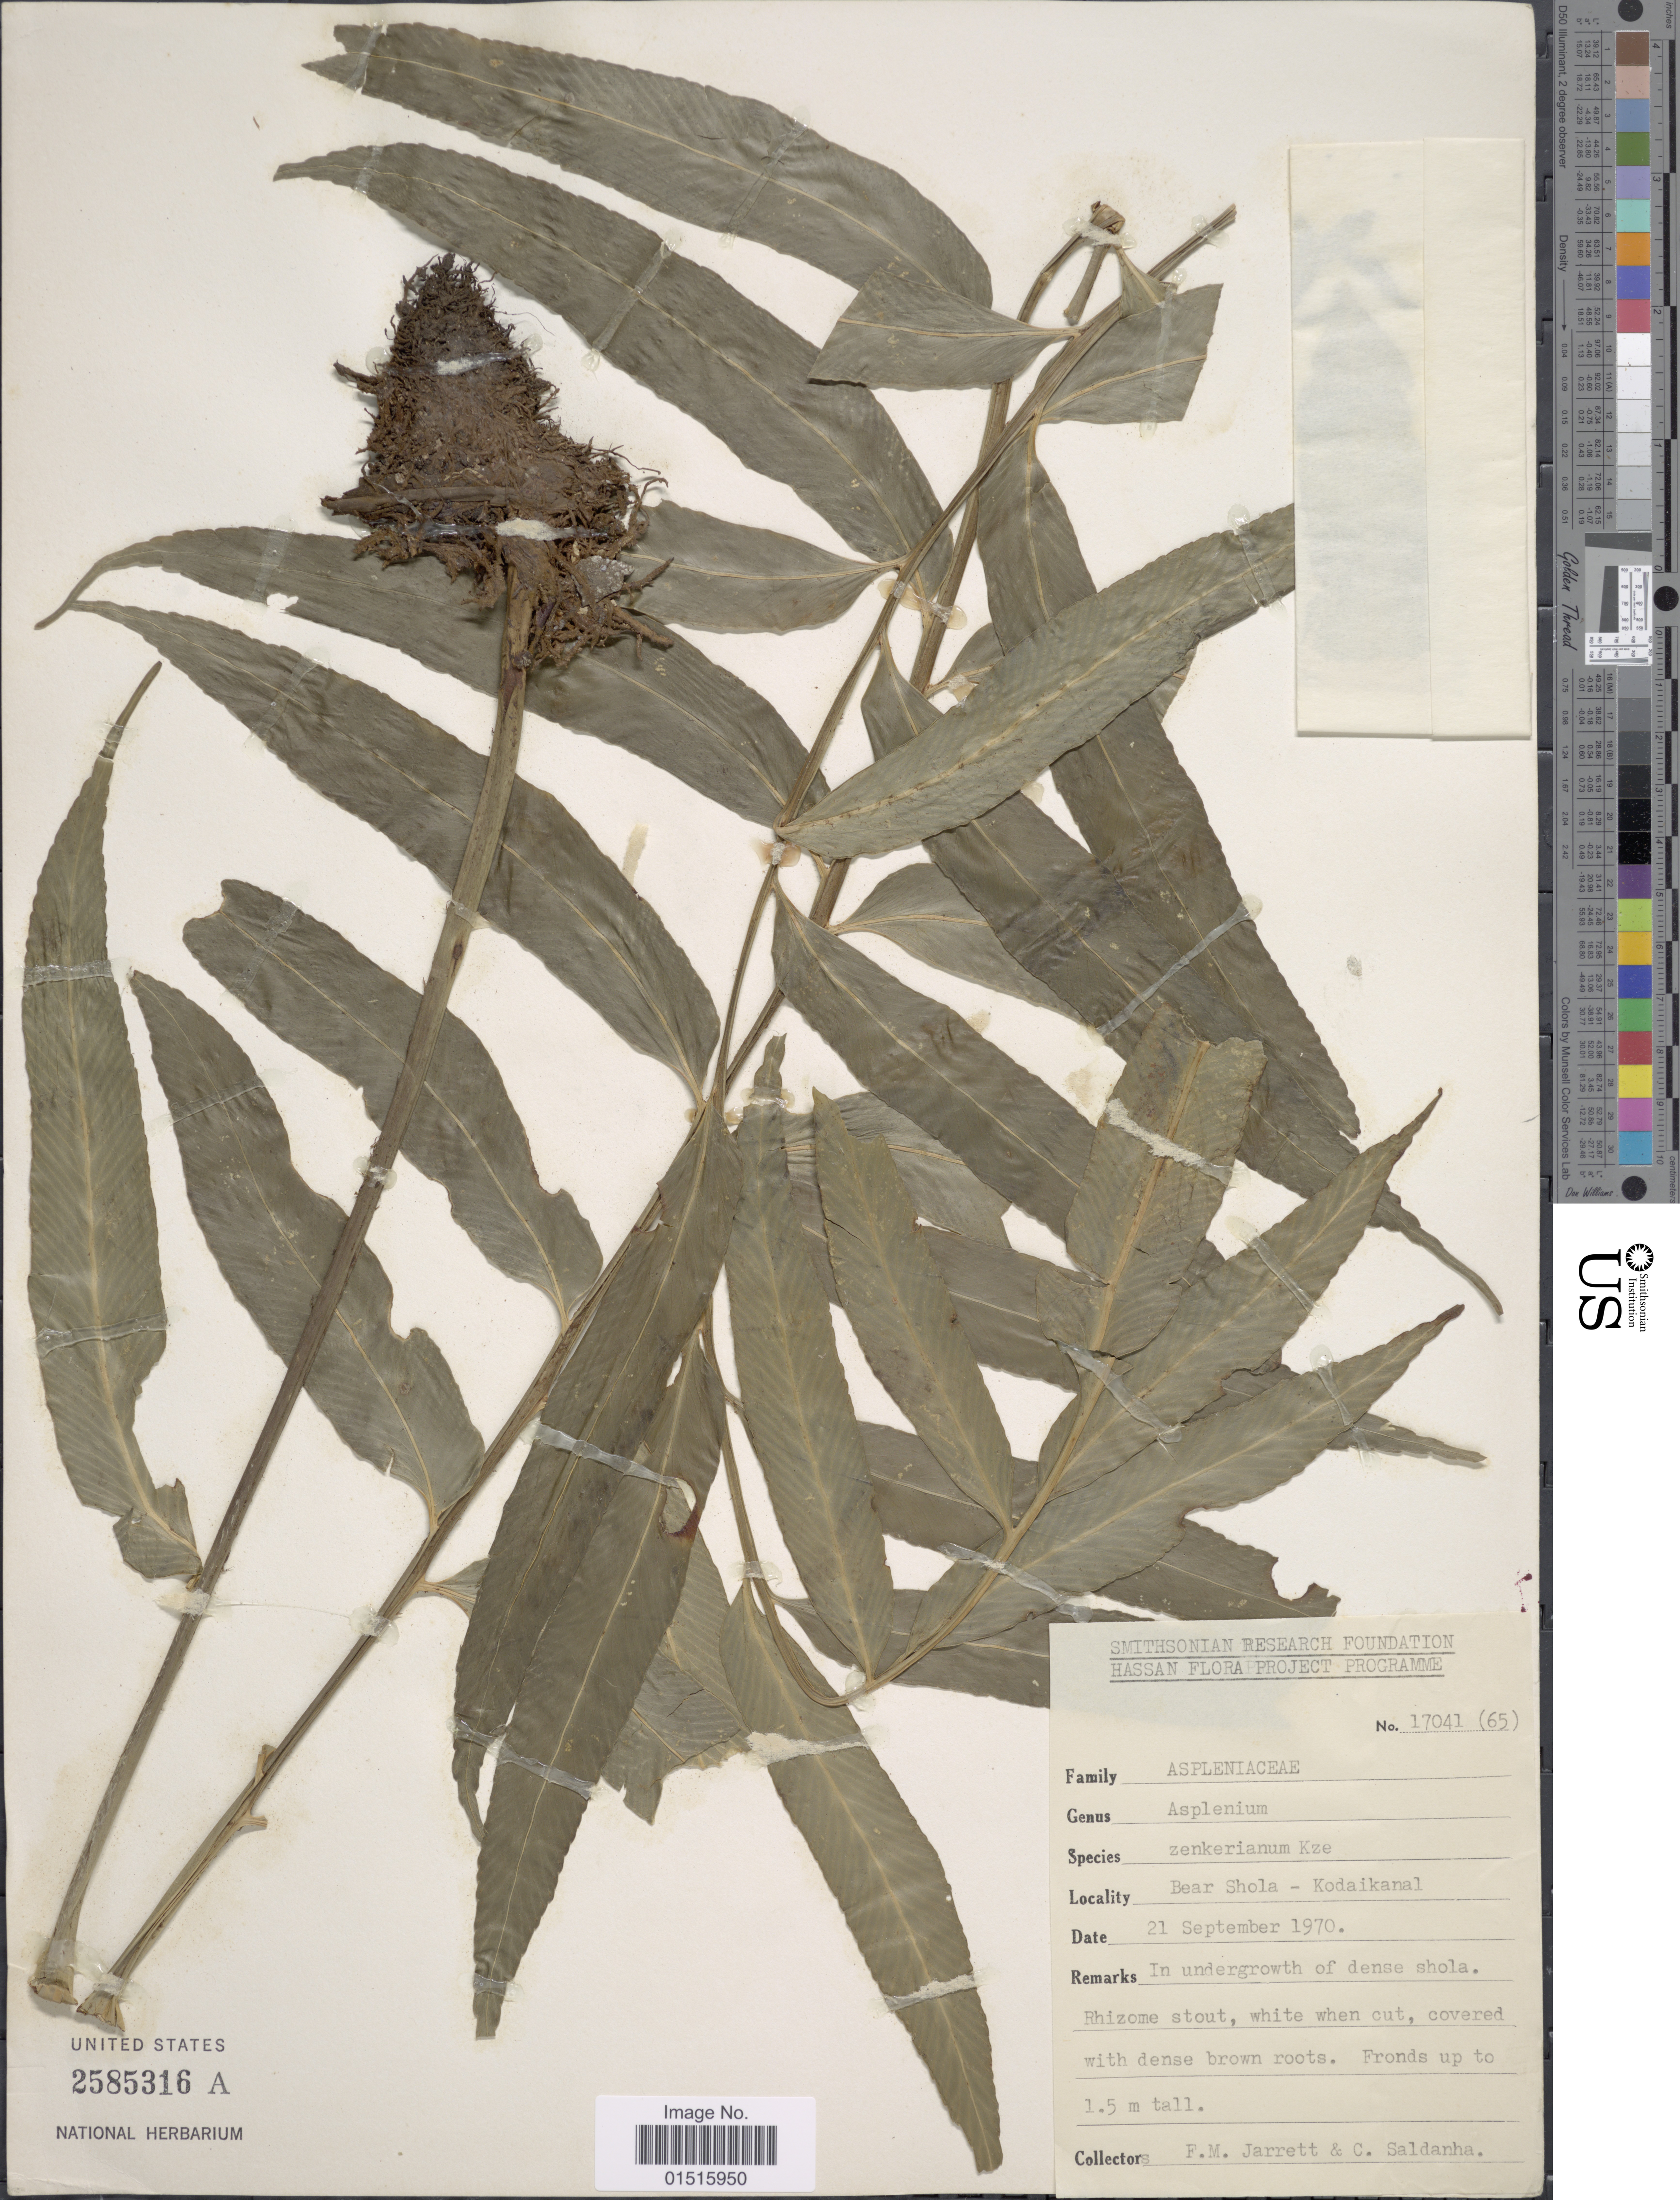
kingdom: Plantae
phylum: Tracheophyta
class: Polypodiopsida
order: Polypodiales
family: Aspleniaceae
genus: Asplenium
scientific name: Asplenium zenkerianum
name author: Kunze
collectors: F. M. Jarrett & C. Saldanha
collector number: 17041 (65)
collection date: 1970-09-21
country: India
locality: Hassan Flora, Bear Shola - Kodaikanal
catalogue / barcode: US 2585316A